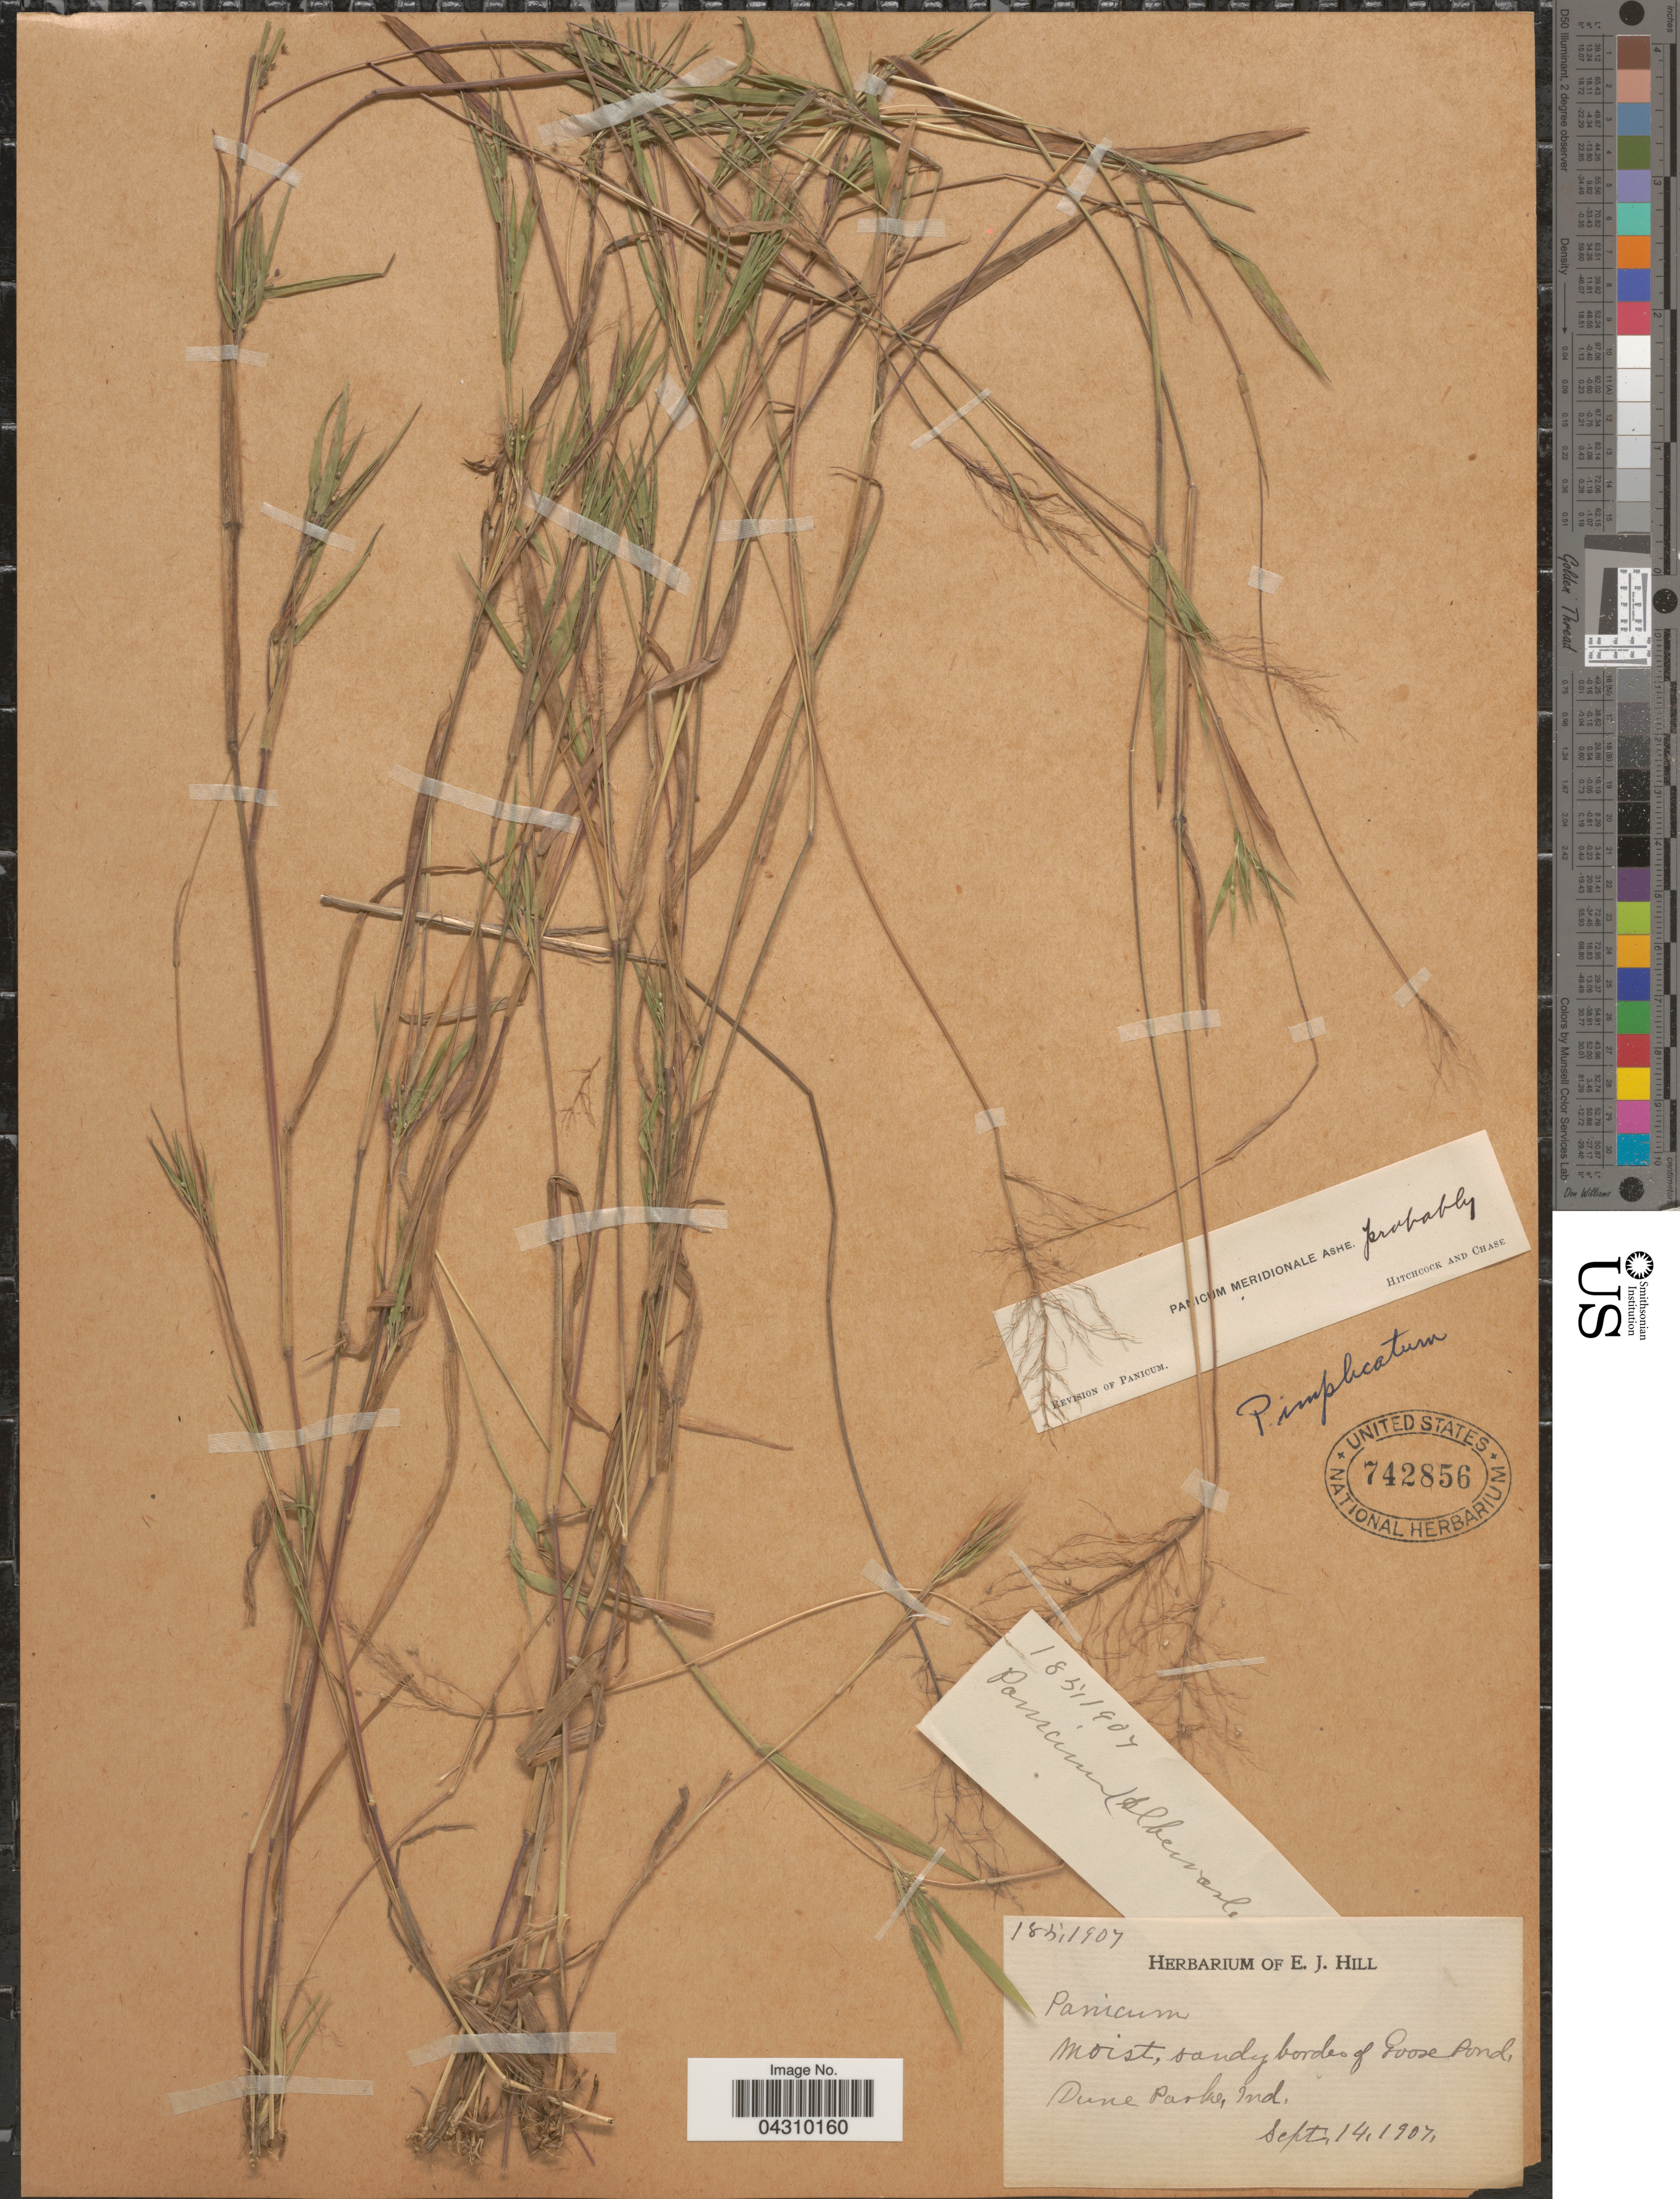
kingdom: Plantae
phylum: Tracheophyta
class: Liliopsida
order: Poales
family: Poaceae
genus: Dichanthelium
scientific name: Dichanthelium acuminatum var. acuminatum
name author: (Sw.) Gould & C.A. Clark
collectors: Ex herb. E. J. Hill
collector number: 185,1907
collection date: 1907-09-14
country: United States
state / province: Indiana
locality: Moist, sandy border of Goose Pond, Dune Parks.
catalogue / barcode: US 742856